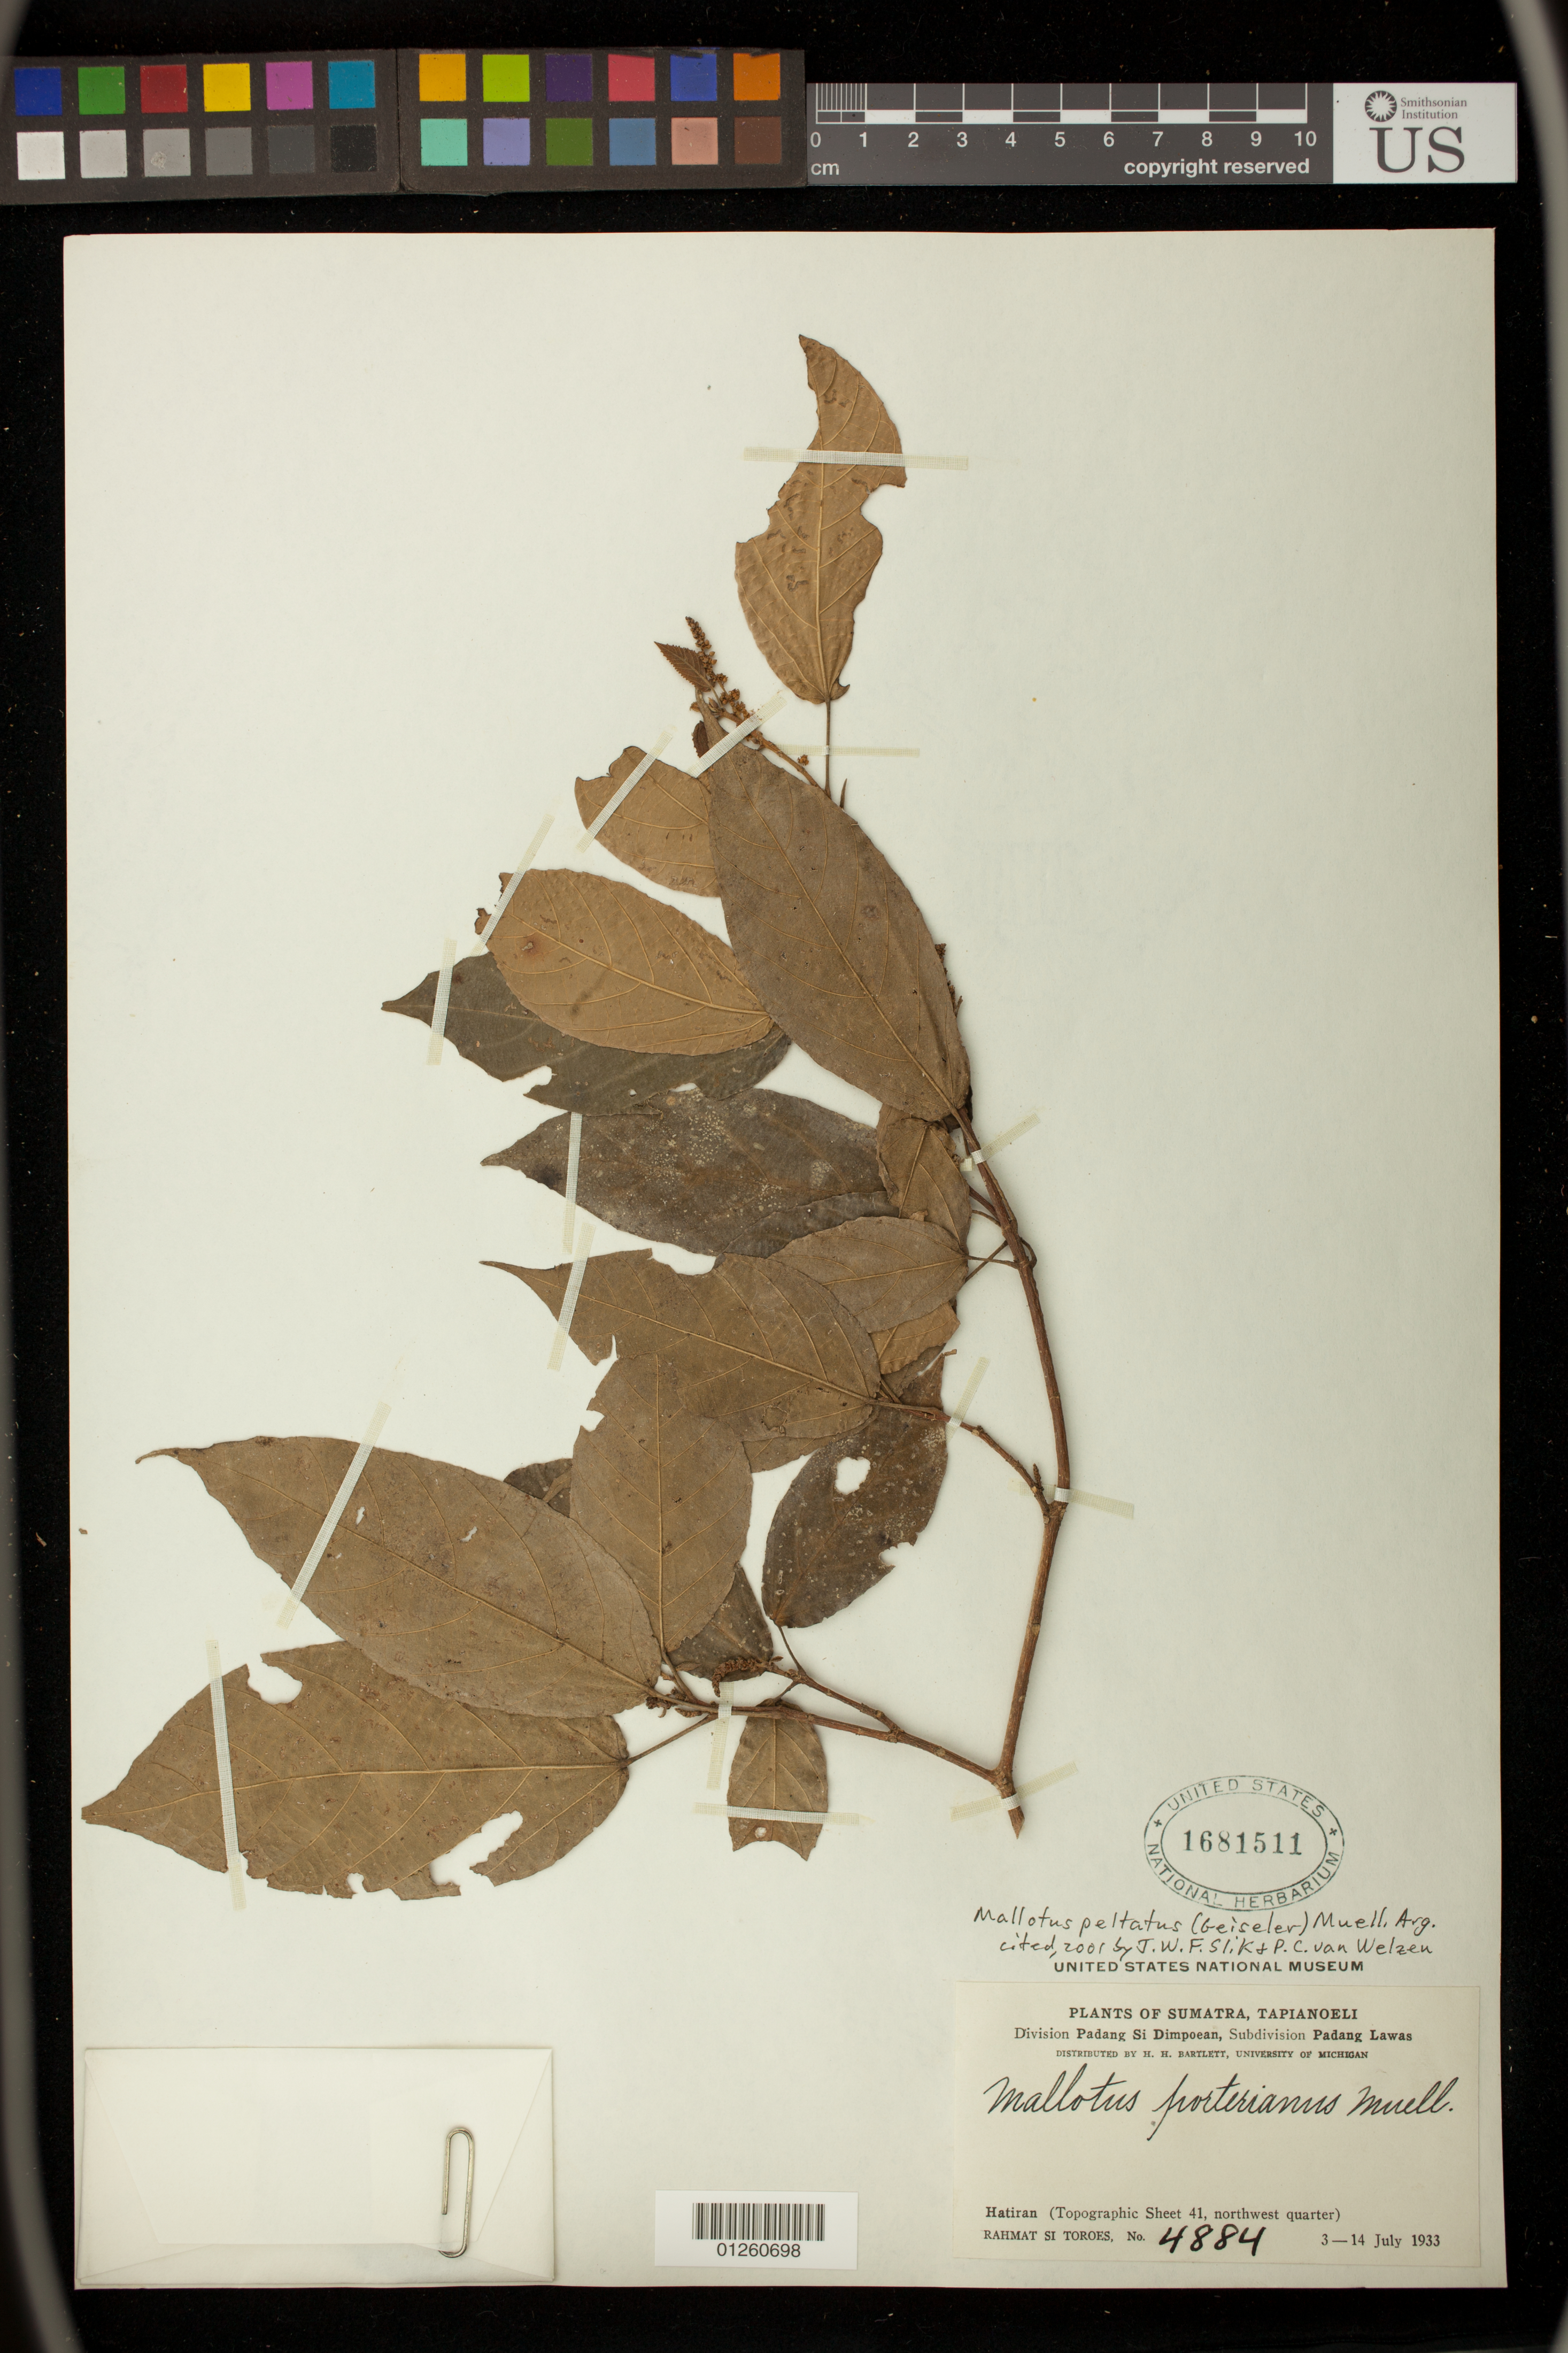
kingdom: Plantae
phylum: Tracheophyta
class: Magnoliopsida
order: Malpighiales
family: Euphorbiaceae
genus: Mallotus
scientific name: Mallotus peltatus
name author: (Geiseler) Müll. Arg.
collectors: Rahmat Si Boeea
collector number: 4884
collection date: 1933-07-03/1933-07-14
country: Indonesia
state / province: Sumatra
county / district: Sumatera Utara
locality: Tapianoeli. Division Padang Si Dimpoean, Subdivision Padang Lawas. Hatiran (Topographic Sheet 41, northwest quarter)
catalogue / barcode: US 1681511